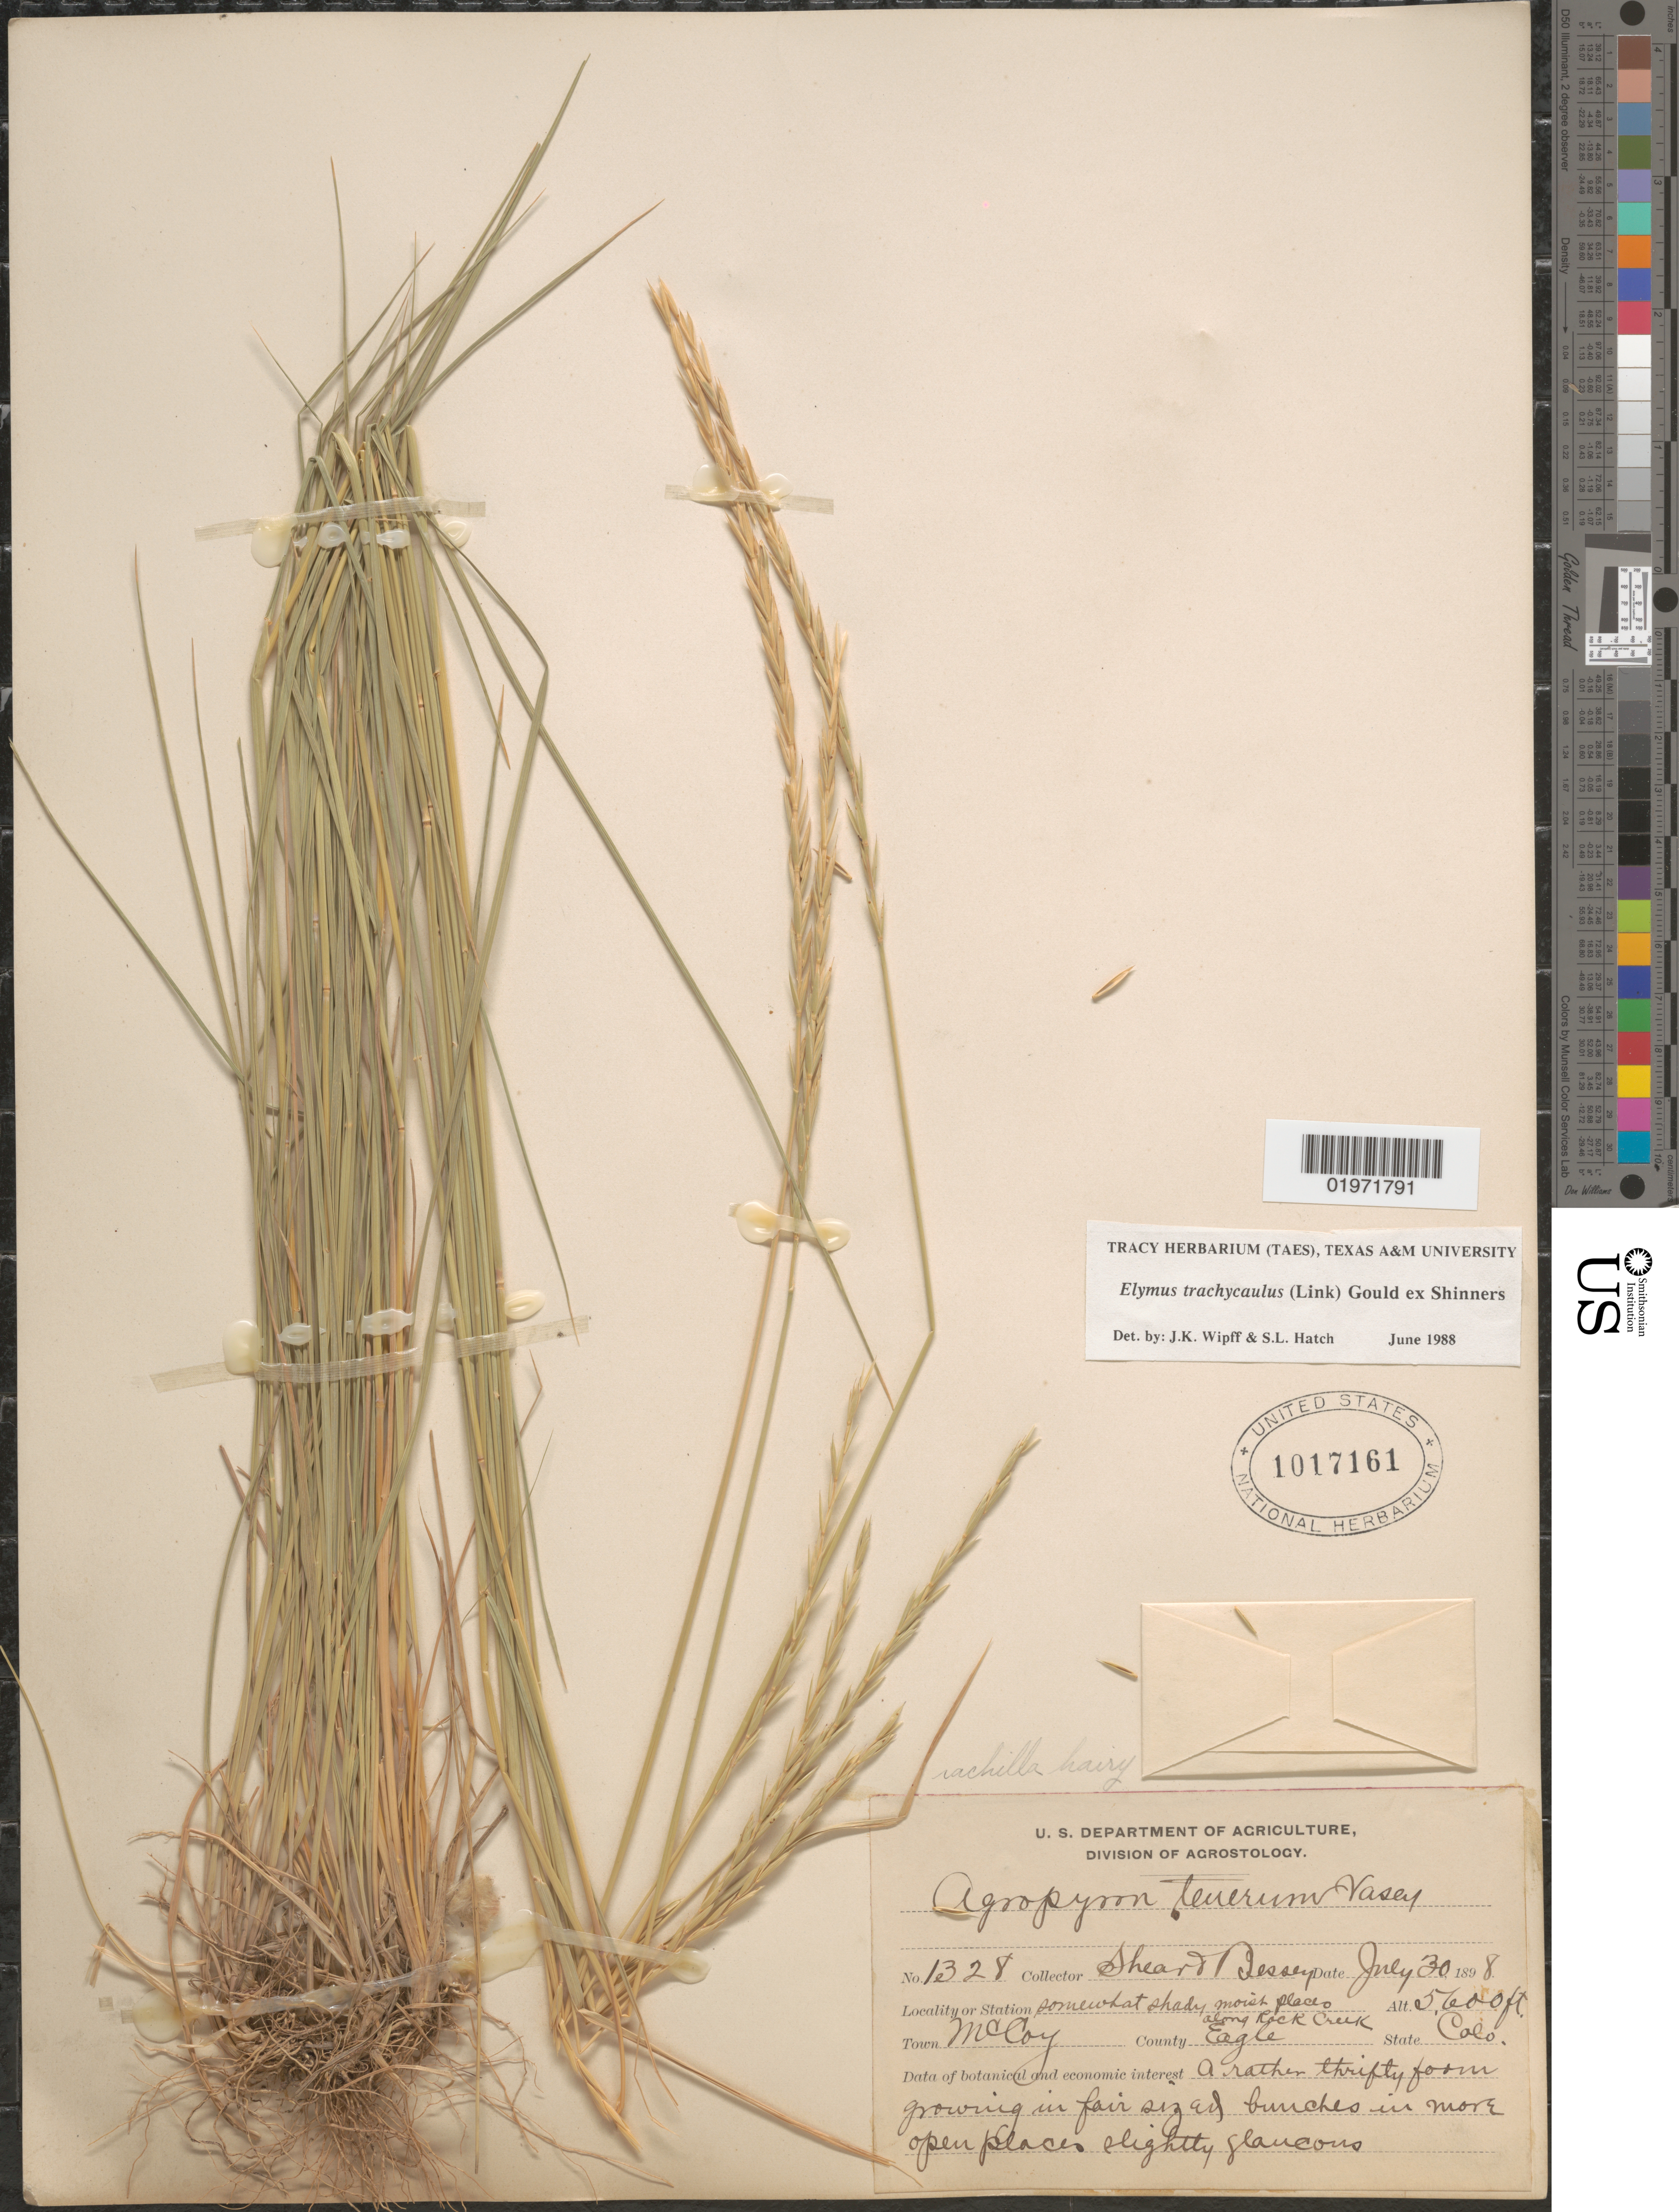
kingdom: Plantae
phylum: Tracheophyta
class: Liliopsida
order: Poales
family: Poaceae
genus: Elymus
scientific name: Elymus trachycaulus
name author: (Link) Gould ex Shinners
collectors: -- Shear & -. Bessey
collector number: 1328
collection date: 1898-07-30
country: United States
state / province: Colorado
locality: Somewhat shady moist places along Rock Creek. Town McCoy County Eagle.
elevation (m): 1707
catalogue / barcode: US 1017161